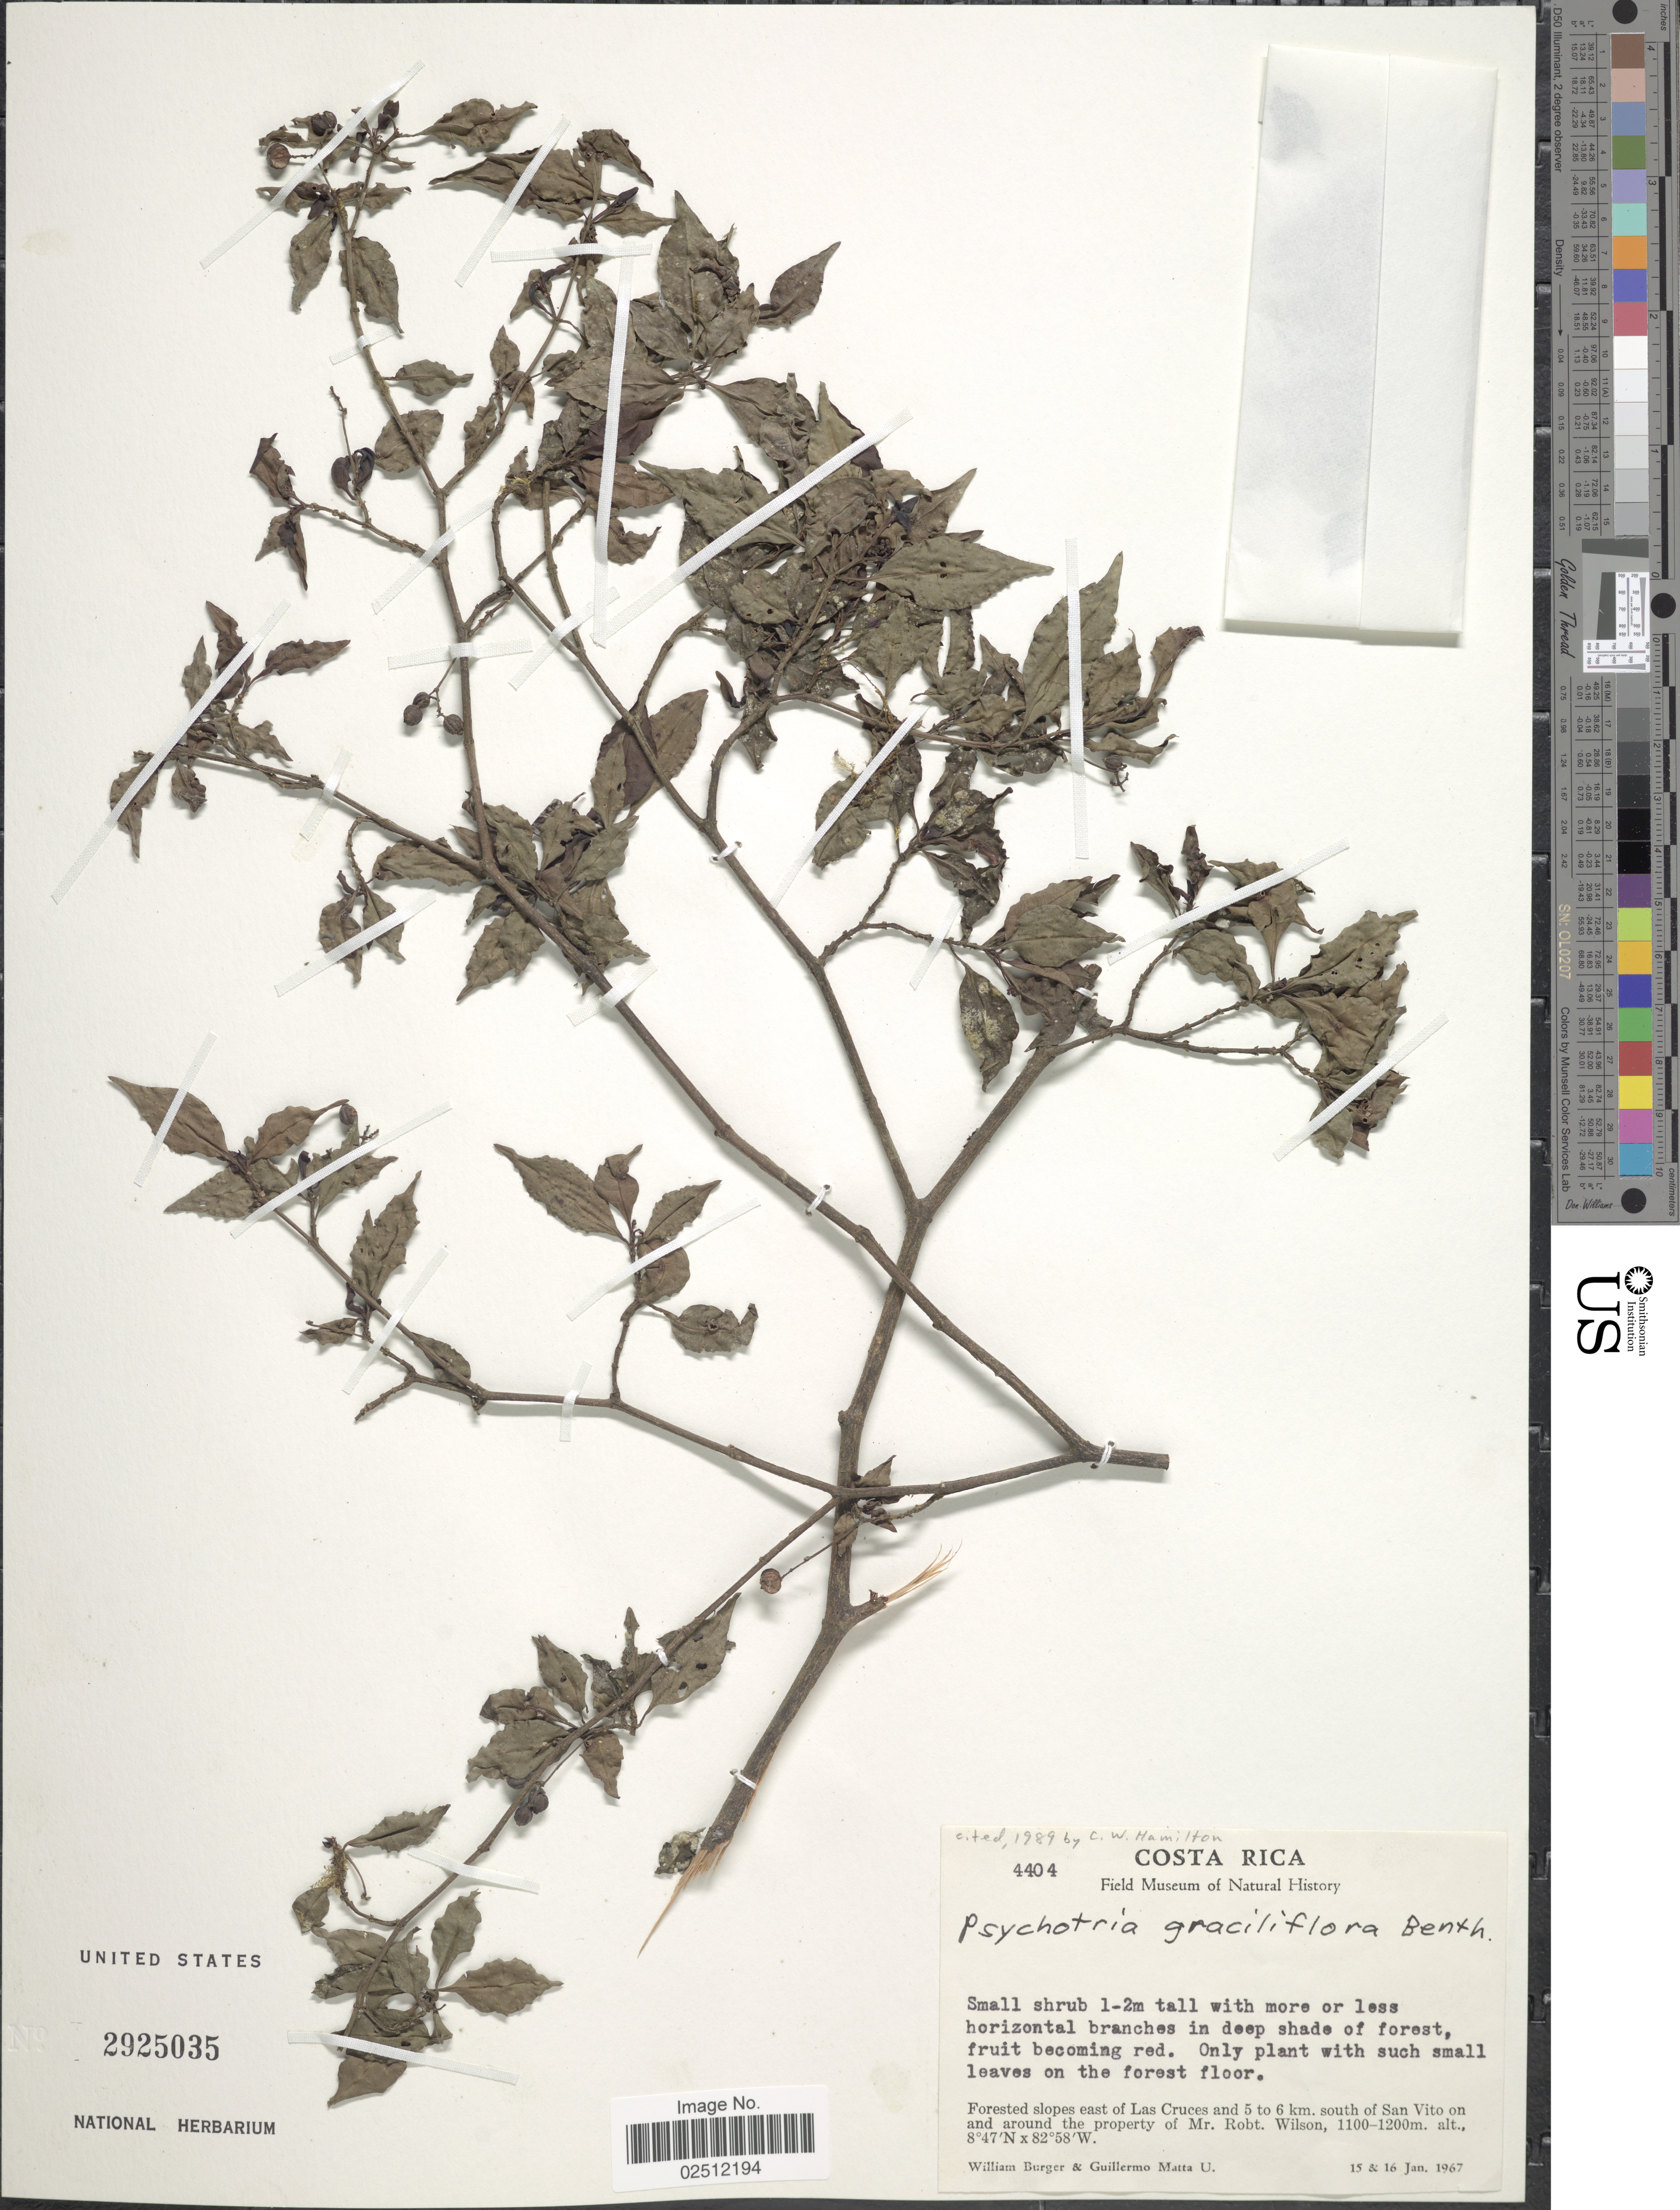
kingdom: Plantae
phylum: Tracheophyta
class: Magnoliopsida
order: Gentianales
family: Rubiaceae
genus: Psychotria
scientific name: Psychotria graciliflora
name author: Benth.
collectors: W. Burger & G. Matta U.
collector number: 4404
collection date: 1967-01-15/1967-01-16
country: Panama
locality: Forested slopes east of Las Cruces and 5 to 6 km south of San Vito on and around the property of Mr Robt Wilson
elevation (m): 1100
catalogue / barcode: US 2925035